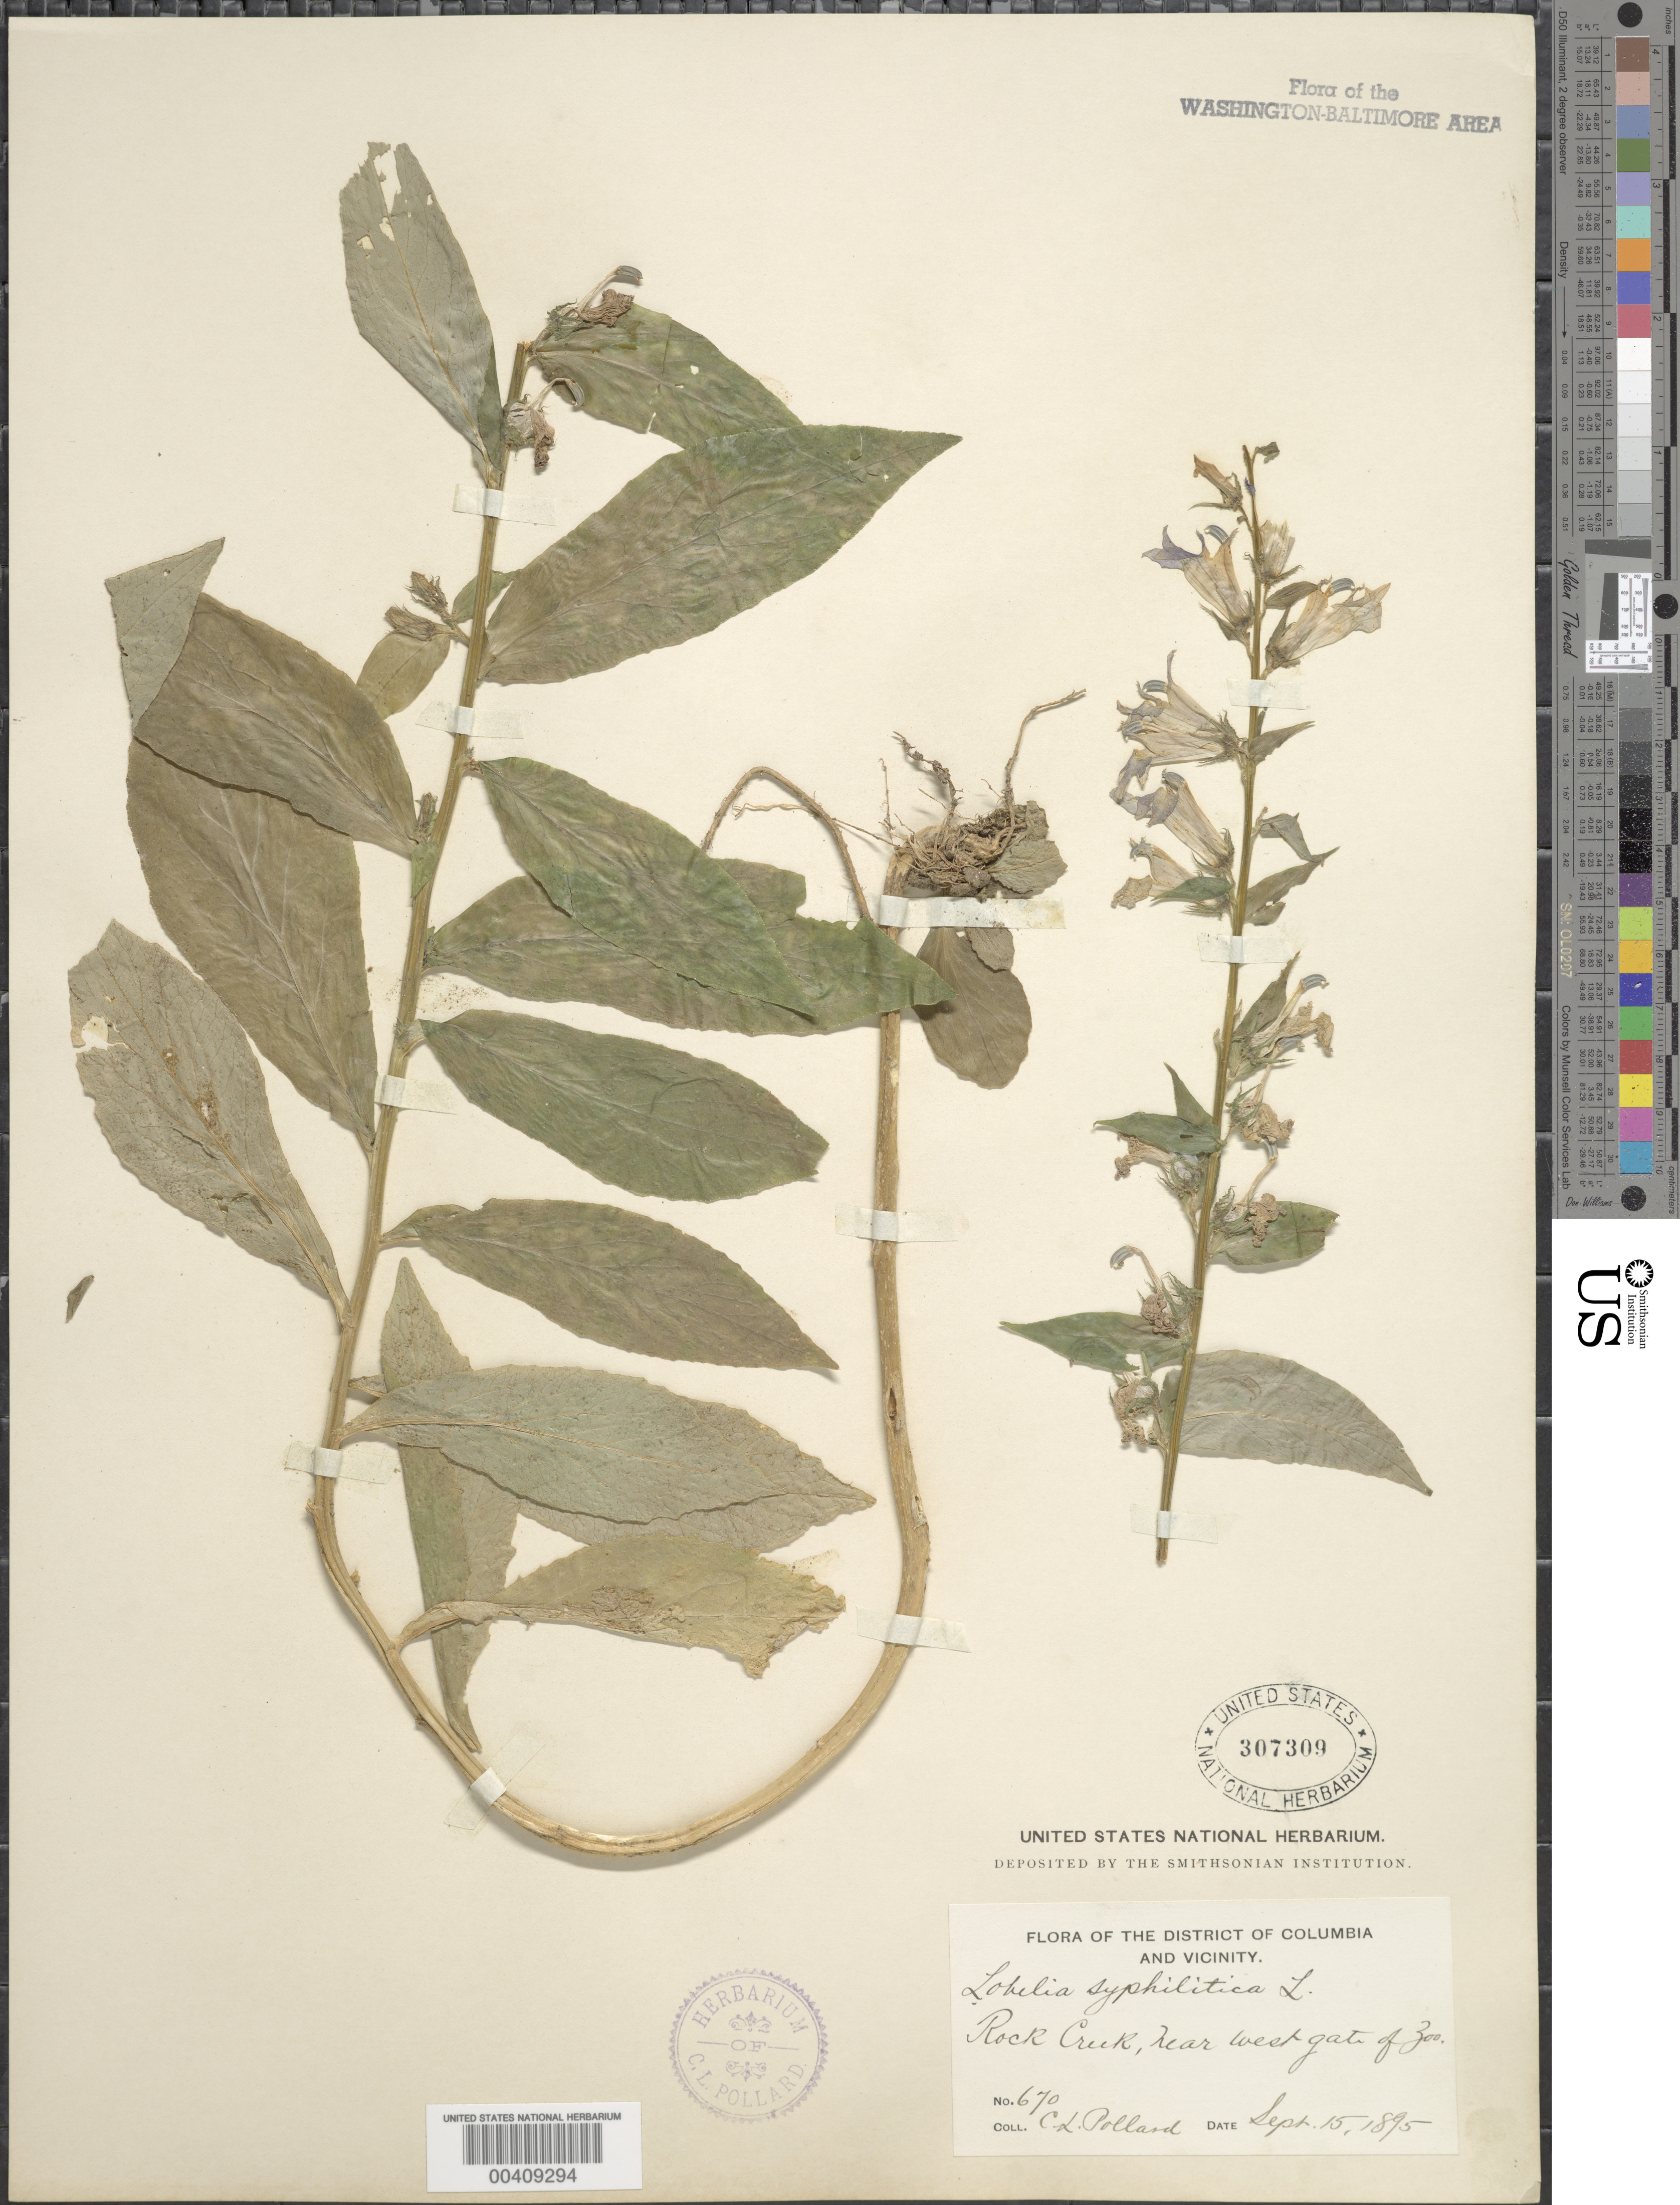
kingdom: Plantae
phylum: Tracheophyta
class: Magnoliopsida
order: Asterales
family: Campanulaceae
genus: Lobelia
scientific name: Lobelia siphilitica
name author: L.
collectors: C. L. Pollard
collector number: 670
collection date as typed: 15 Sep 1895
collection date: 1895-09-15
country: United States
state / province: District of Columbia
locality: Rock Creek, W gate of Zoo Rock Creek Park & vicinity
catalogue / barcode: US 307309